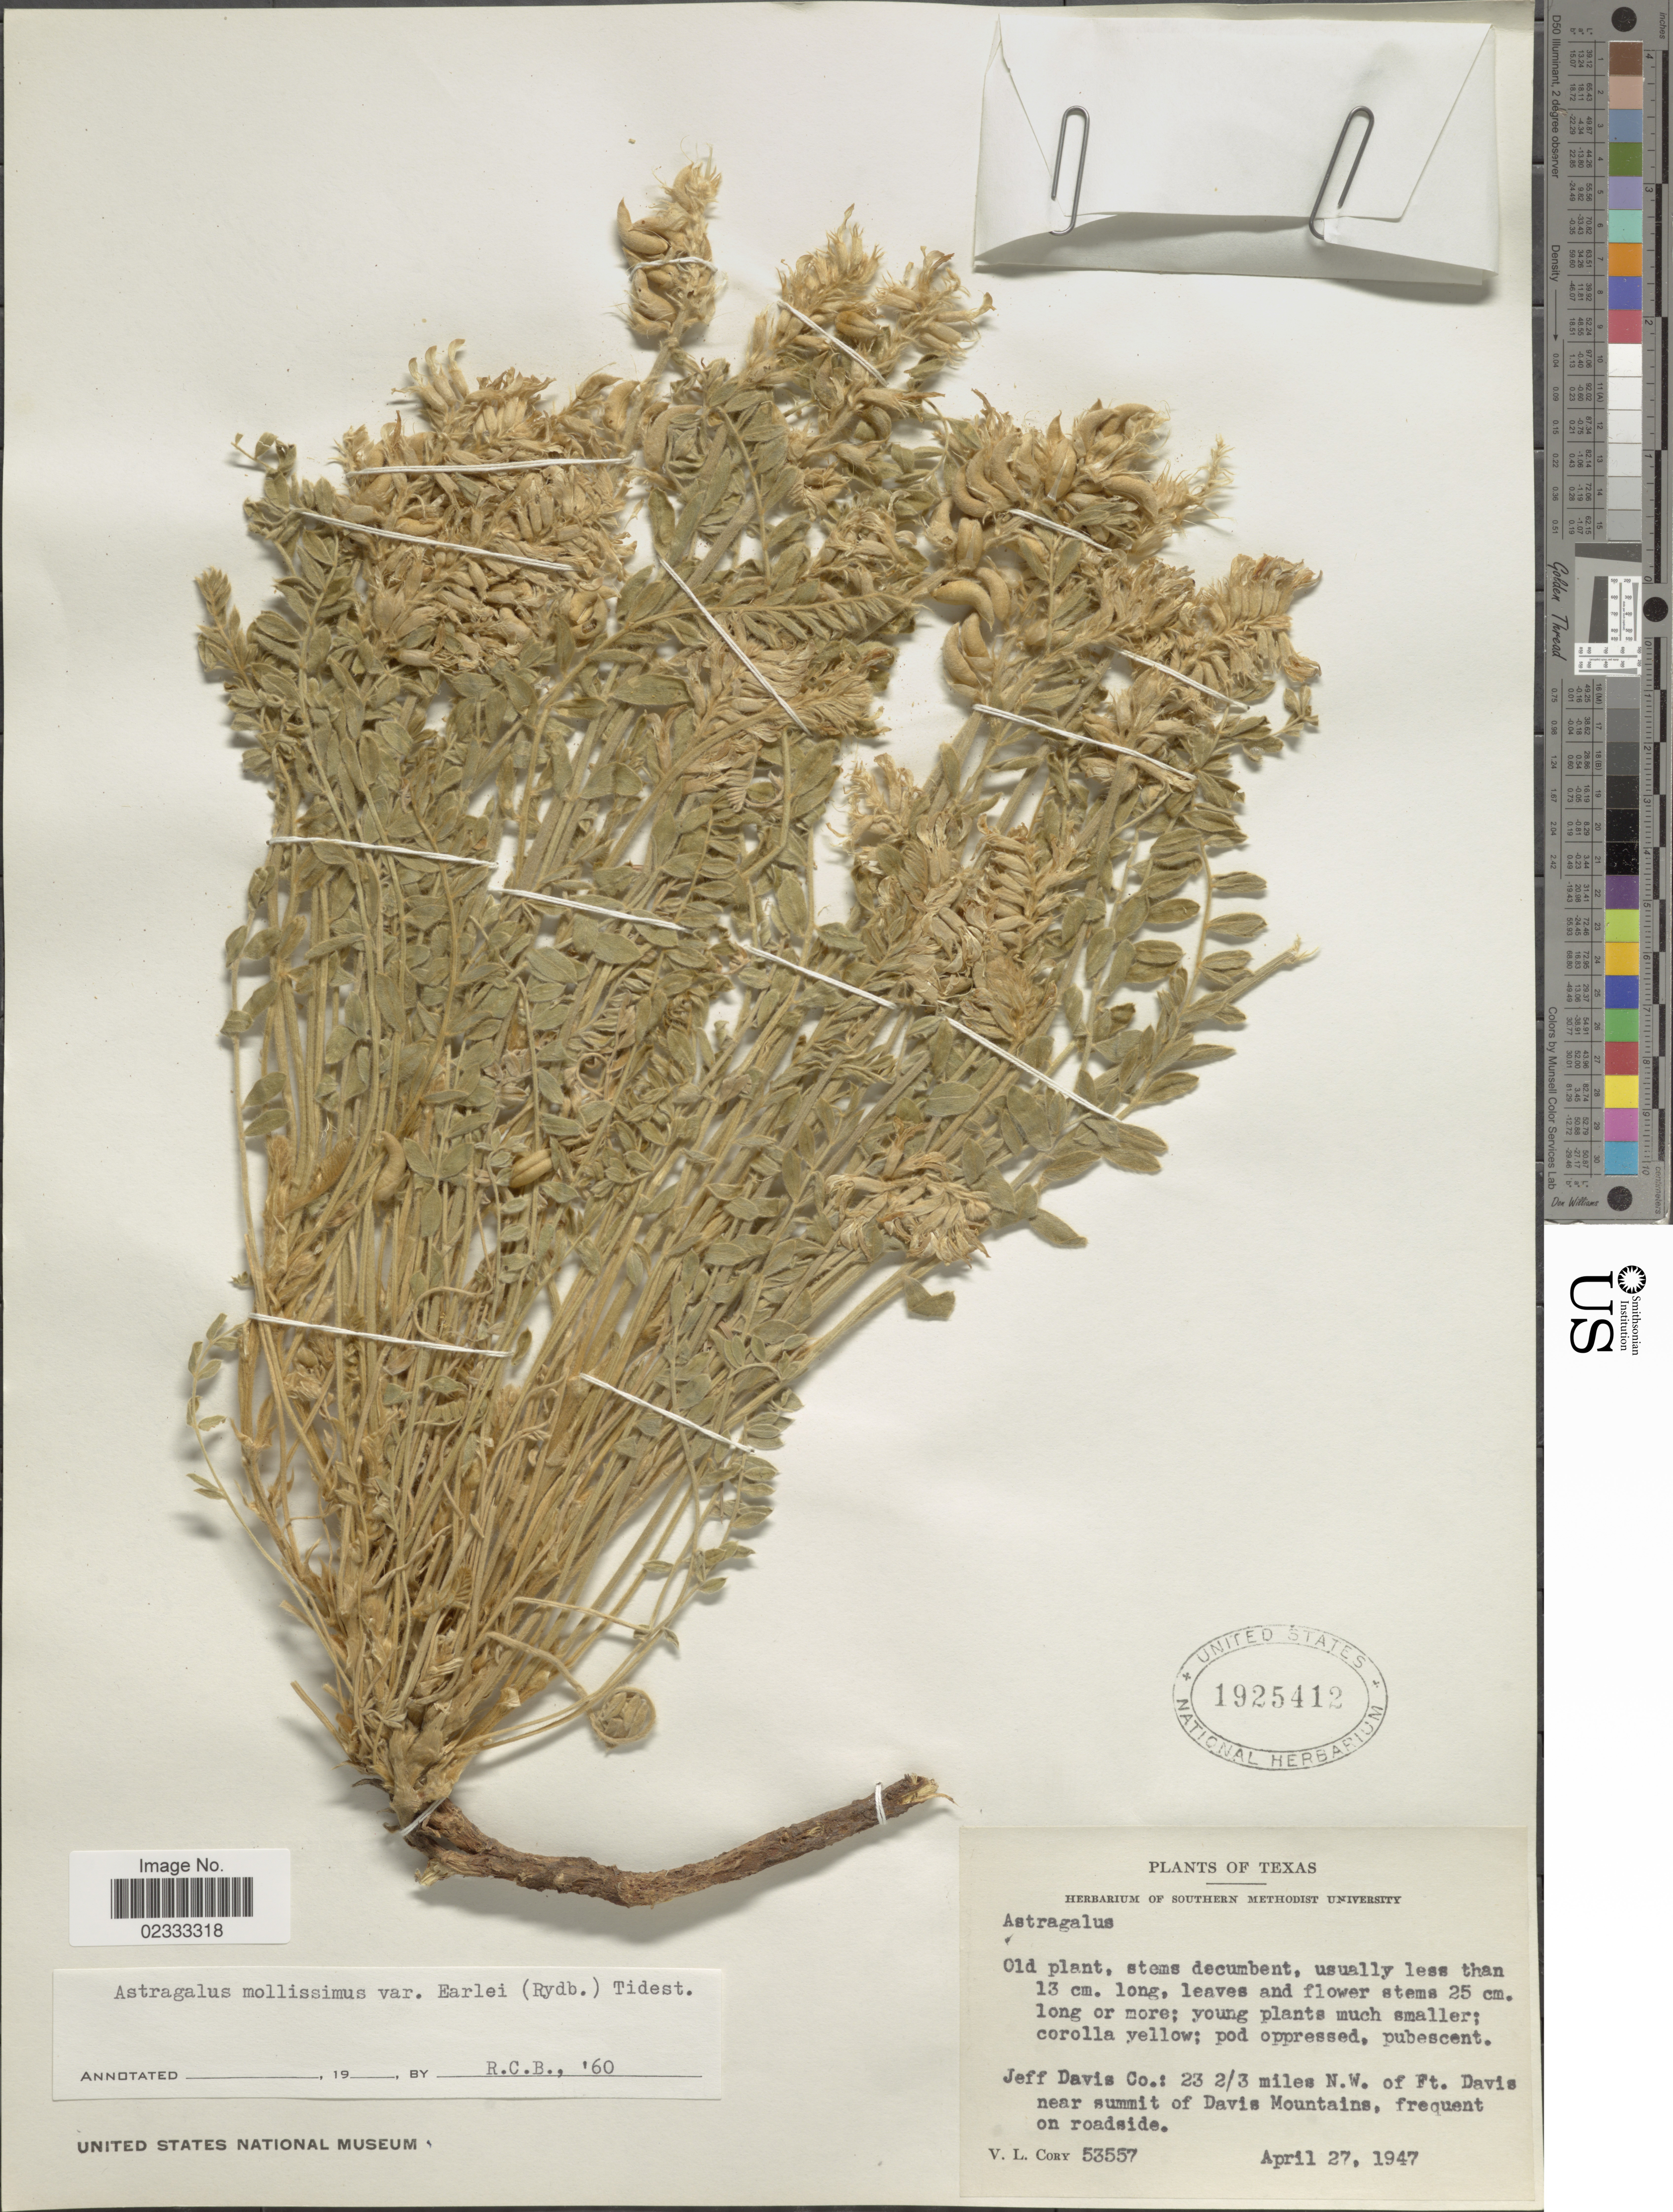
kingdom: Plantae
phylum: Tracheophyta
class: Magnoliopsida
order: Fabales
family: Fabaceae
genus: Astragalus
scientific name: Astragalus mollissimus var. earlei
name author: (Greene ex Rydb.) Tidestr.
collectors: V. Cory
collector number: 53557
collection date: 1947-04-27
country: United States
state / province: Texas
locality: Jeff Davis Co.: 23 2/3 miles N.W. of Ft. Davis near summit of Davis Moutains, frequent on roadside.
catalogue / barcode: US 1925412